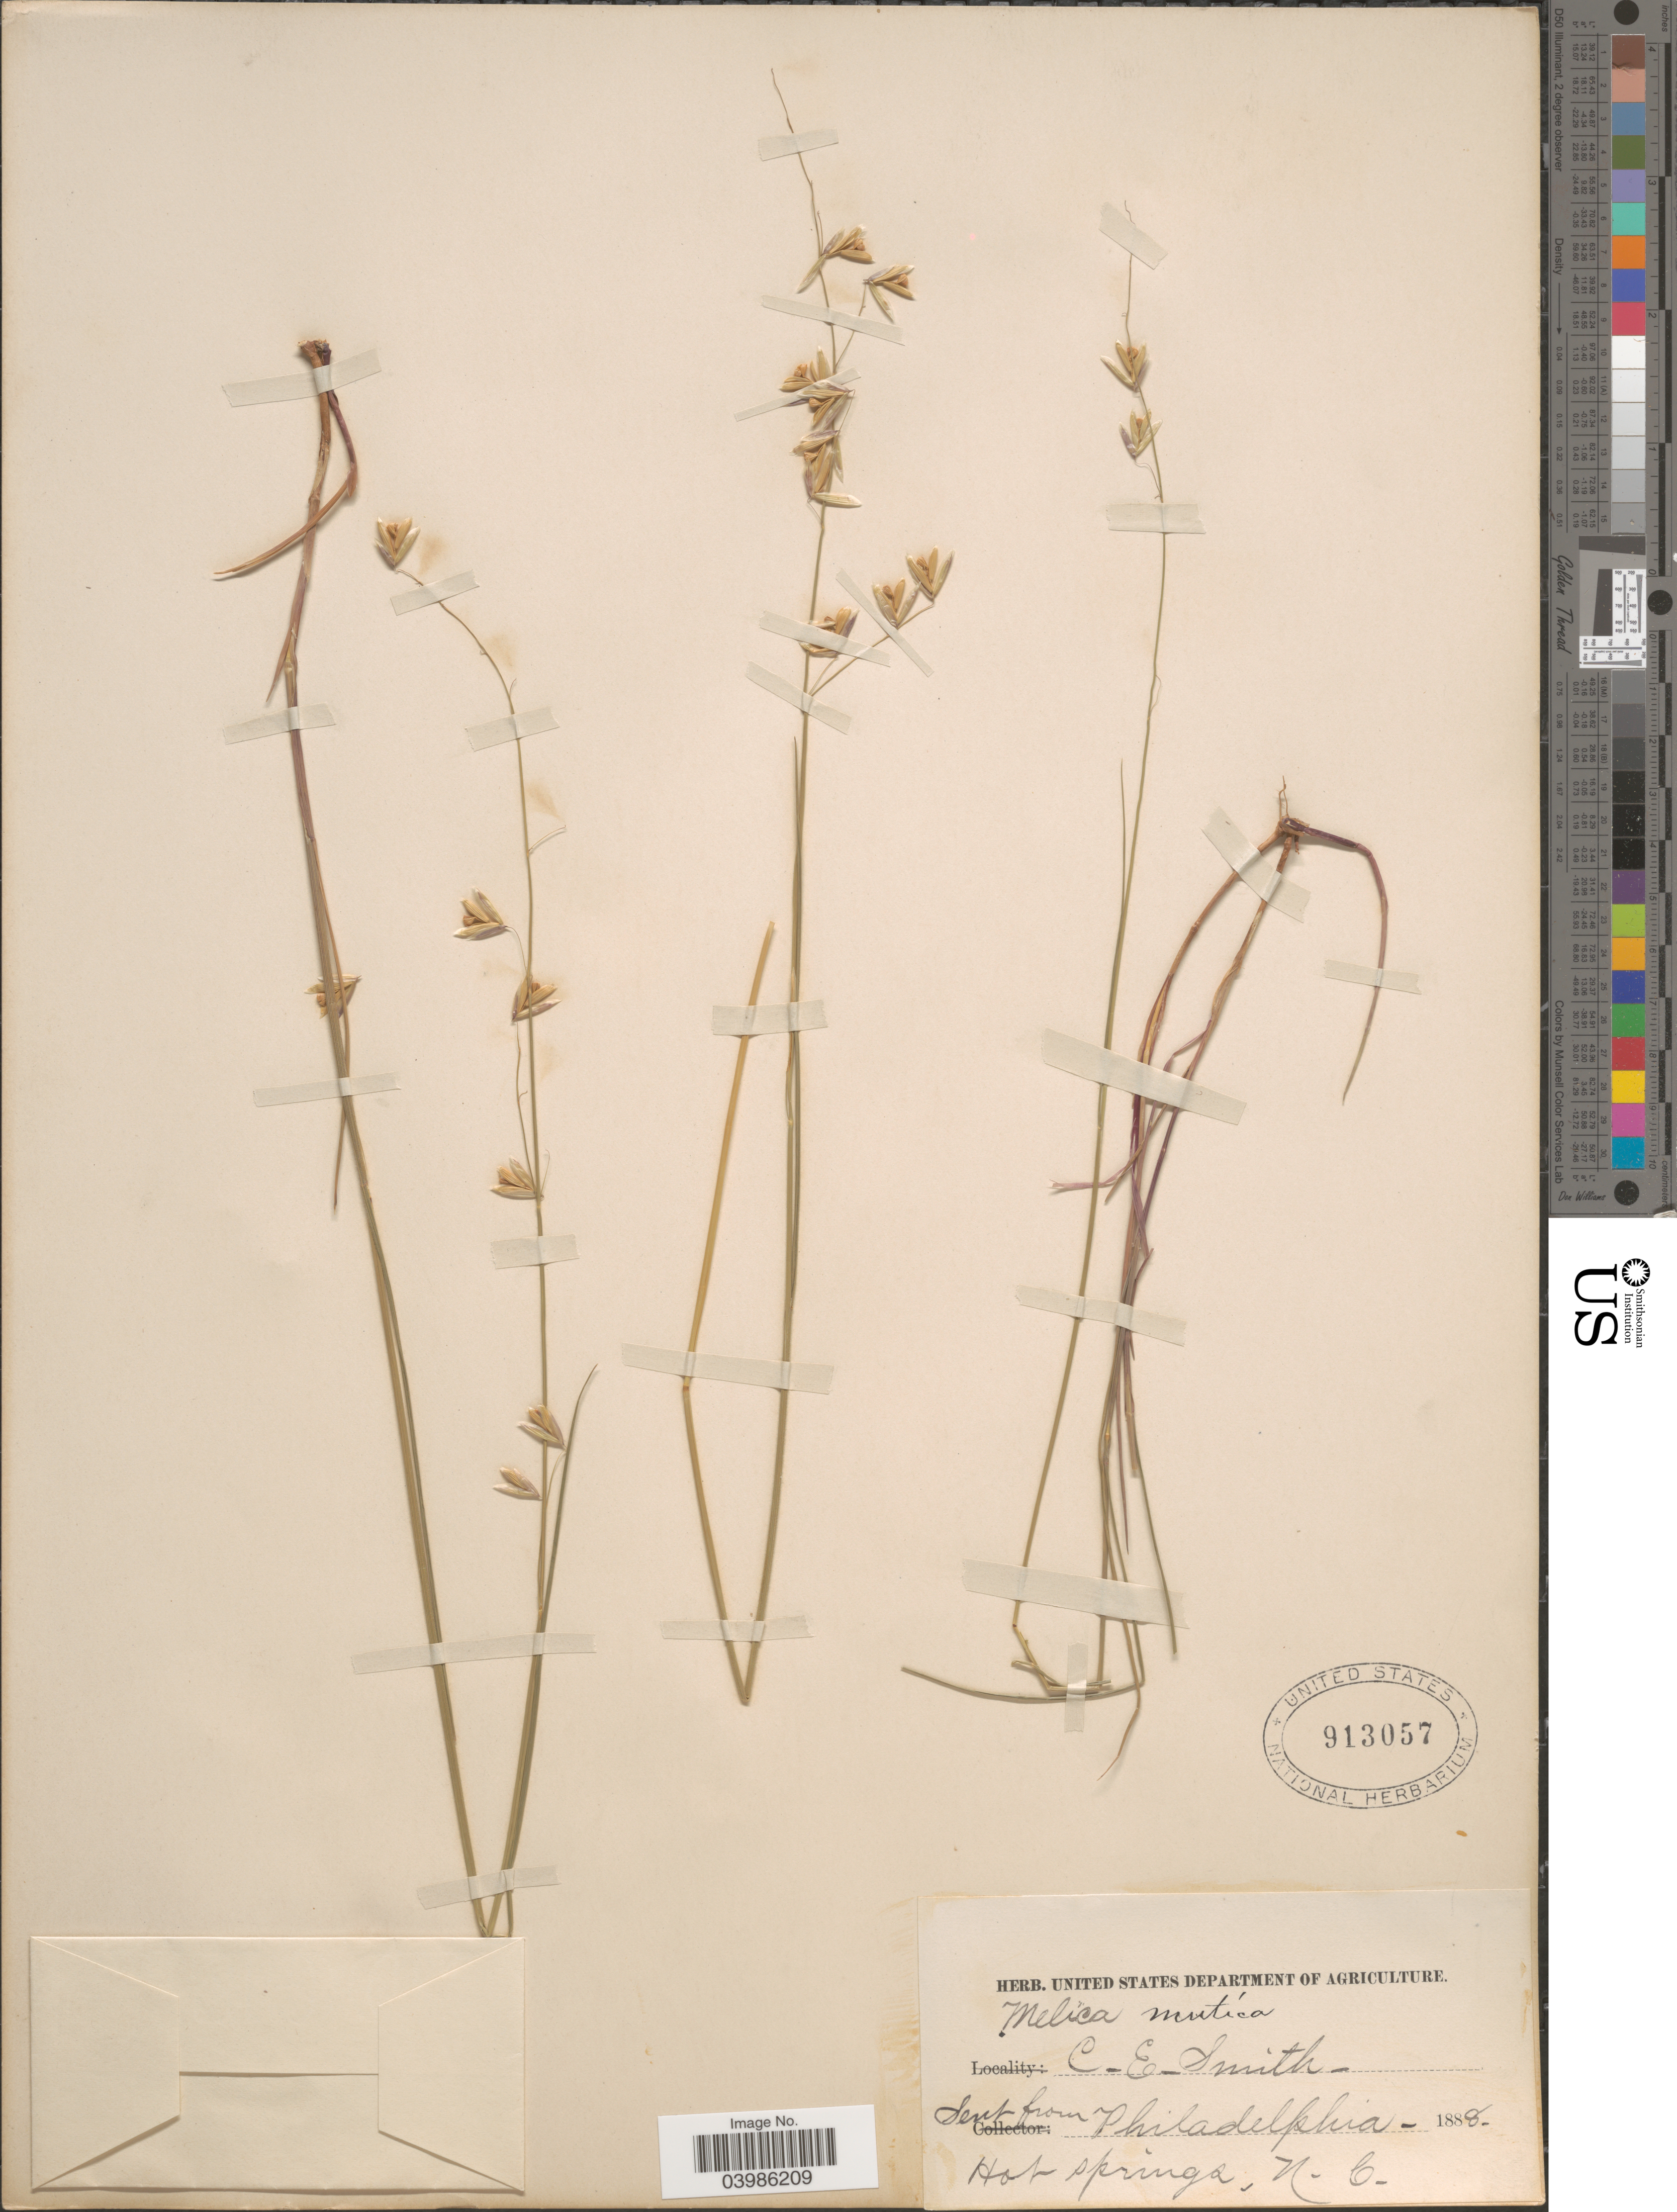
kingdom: Plantae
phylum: Tracheophyta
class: Liliopsida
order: Poales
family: Poaceae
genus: Melica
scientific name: Melica mutica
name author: Walter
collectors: C. E. Smith Jr.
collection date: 1888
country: United States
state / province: North Carolina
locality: Hot Springs.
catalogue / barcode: US 913057